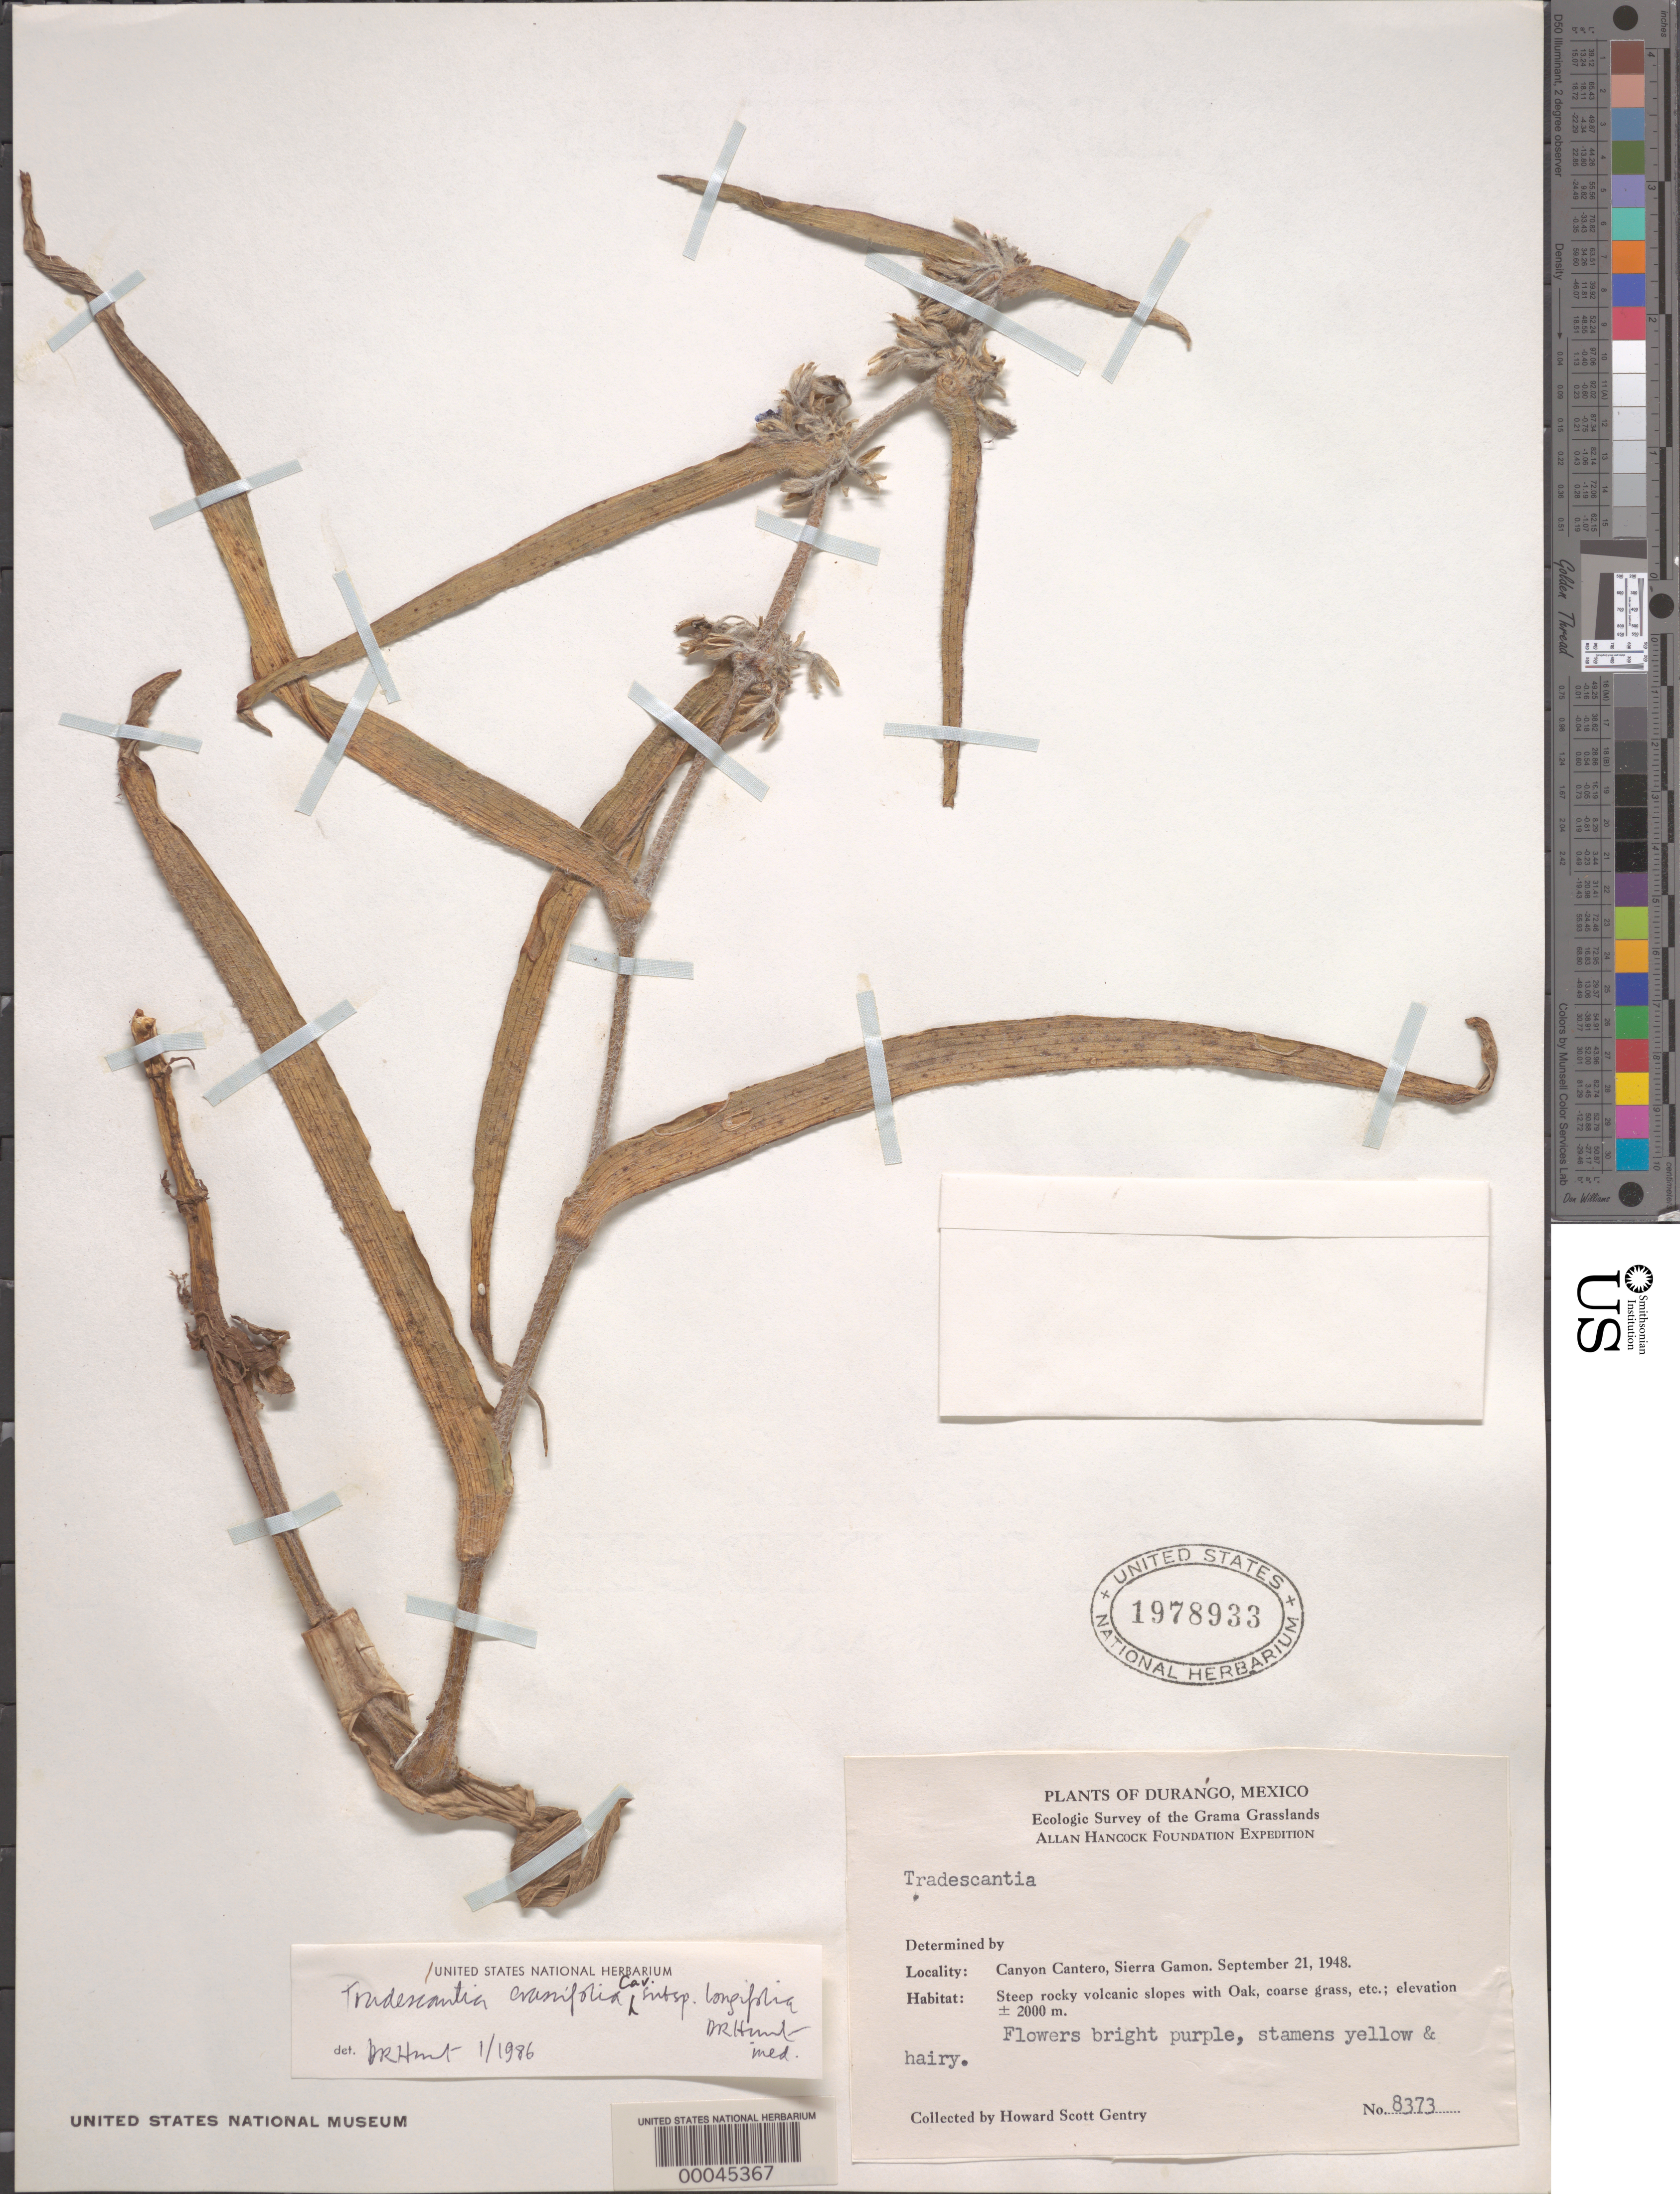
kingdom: Plantae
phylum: Tracheophyta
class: Liliopsida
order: Commelinales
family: Commelinaceae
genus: Tradescantia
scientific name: Tradescantia crassifolia subsp. longifolia D.R. Hunt, ined.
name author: D.R. Hunt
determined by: Hunt, D. R.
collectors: H. S. Gentry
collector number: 8373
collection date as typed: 21 Sep 1948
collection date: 1948-09-21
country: Mexico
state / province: Durango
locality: Canyon Cantero, Sierra Gamon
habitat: Steep rocky volcanic slopes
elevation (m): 2000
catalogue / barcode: US 1978933